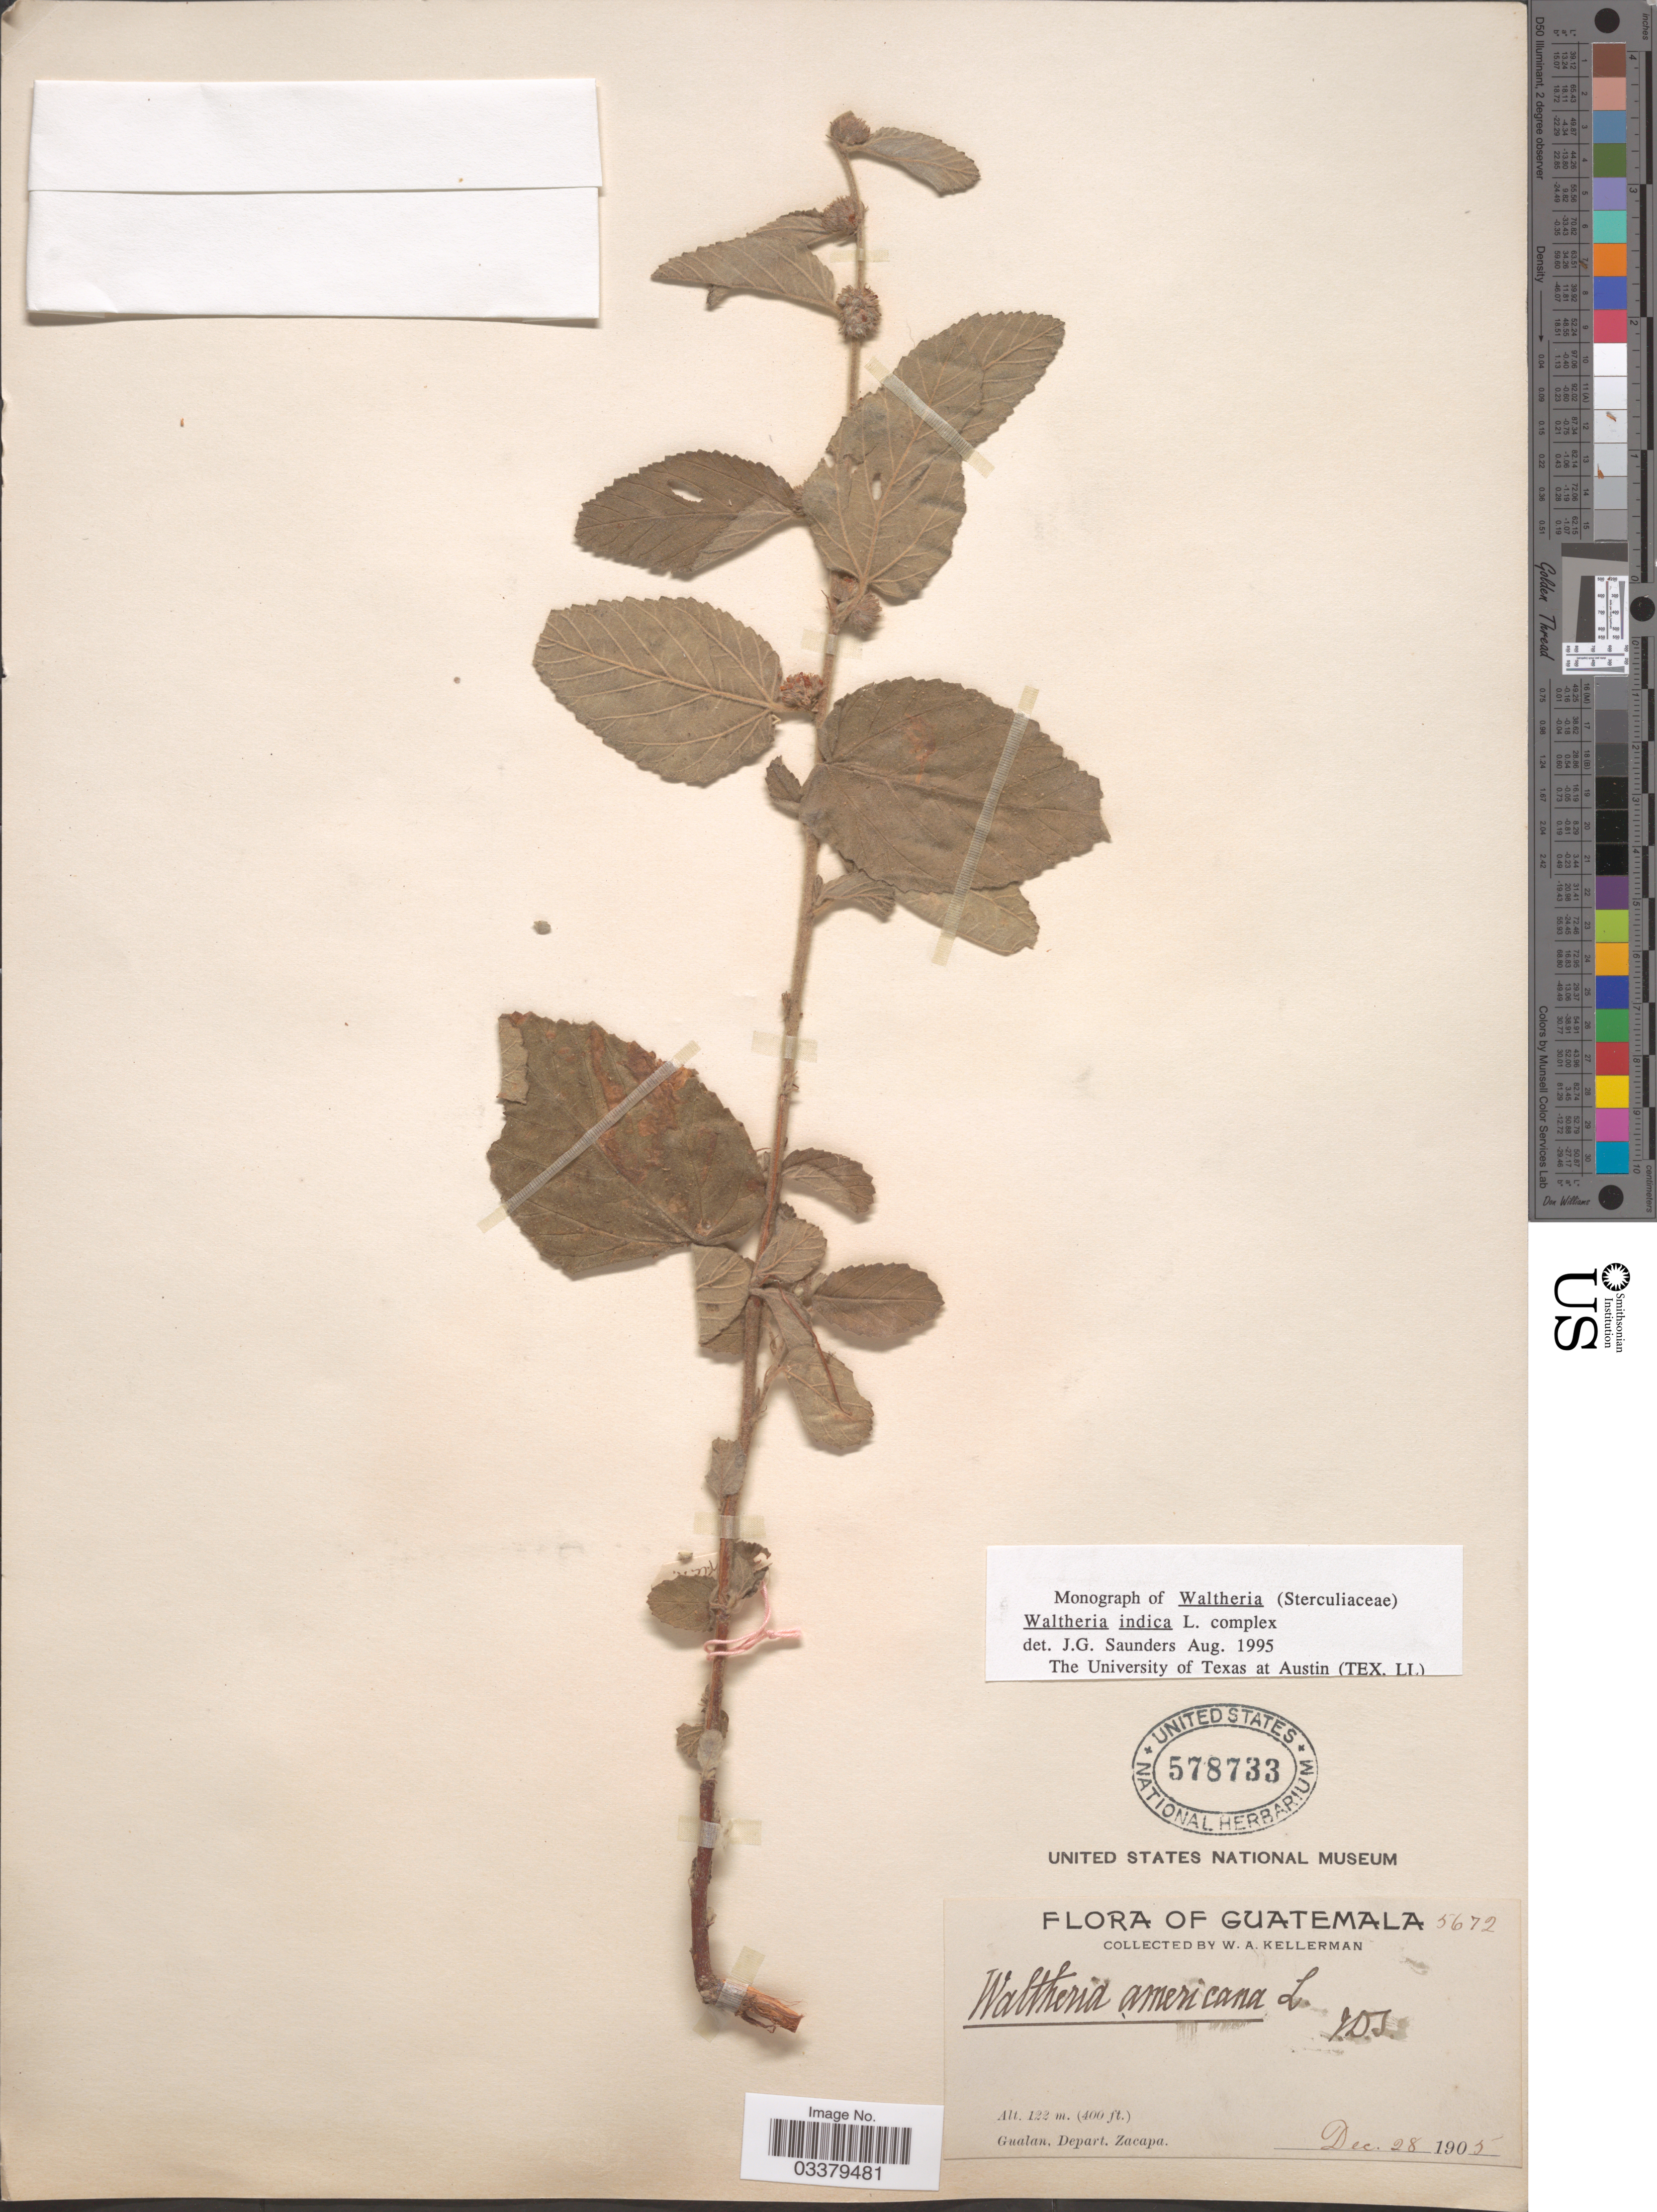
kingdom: Plantae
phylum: Tracheophyta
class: Magnoliopsida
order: Malvales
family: Malvaceae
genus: Waltheria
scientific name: Waltheria indica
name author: L.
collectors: W. Kellerman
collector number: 5672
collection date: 1905-12-28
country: Guatemala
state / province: Zacapa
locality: Gualan, Depart. Zacapa.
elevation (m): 122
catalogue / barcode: US 578733